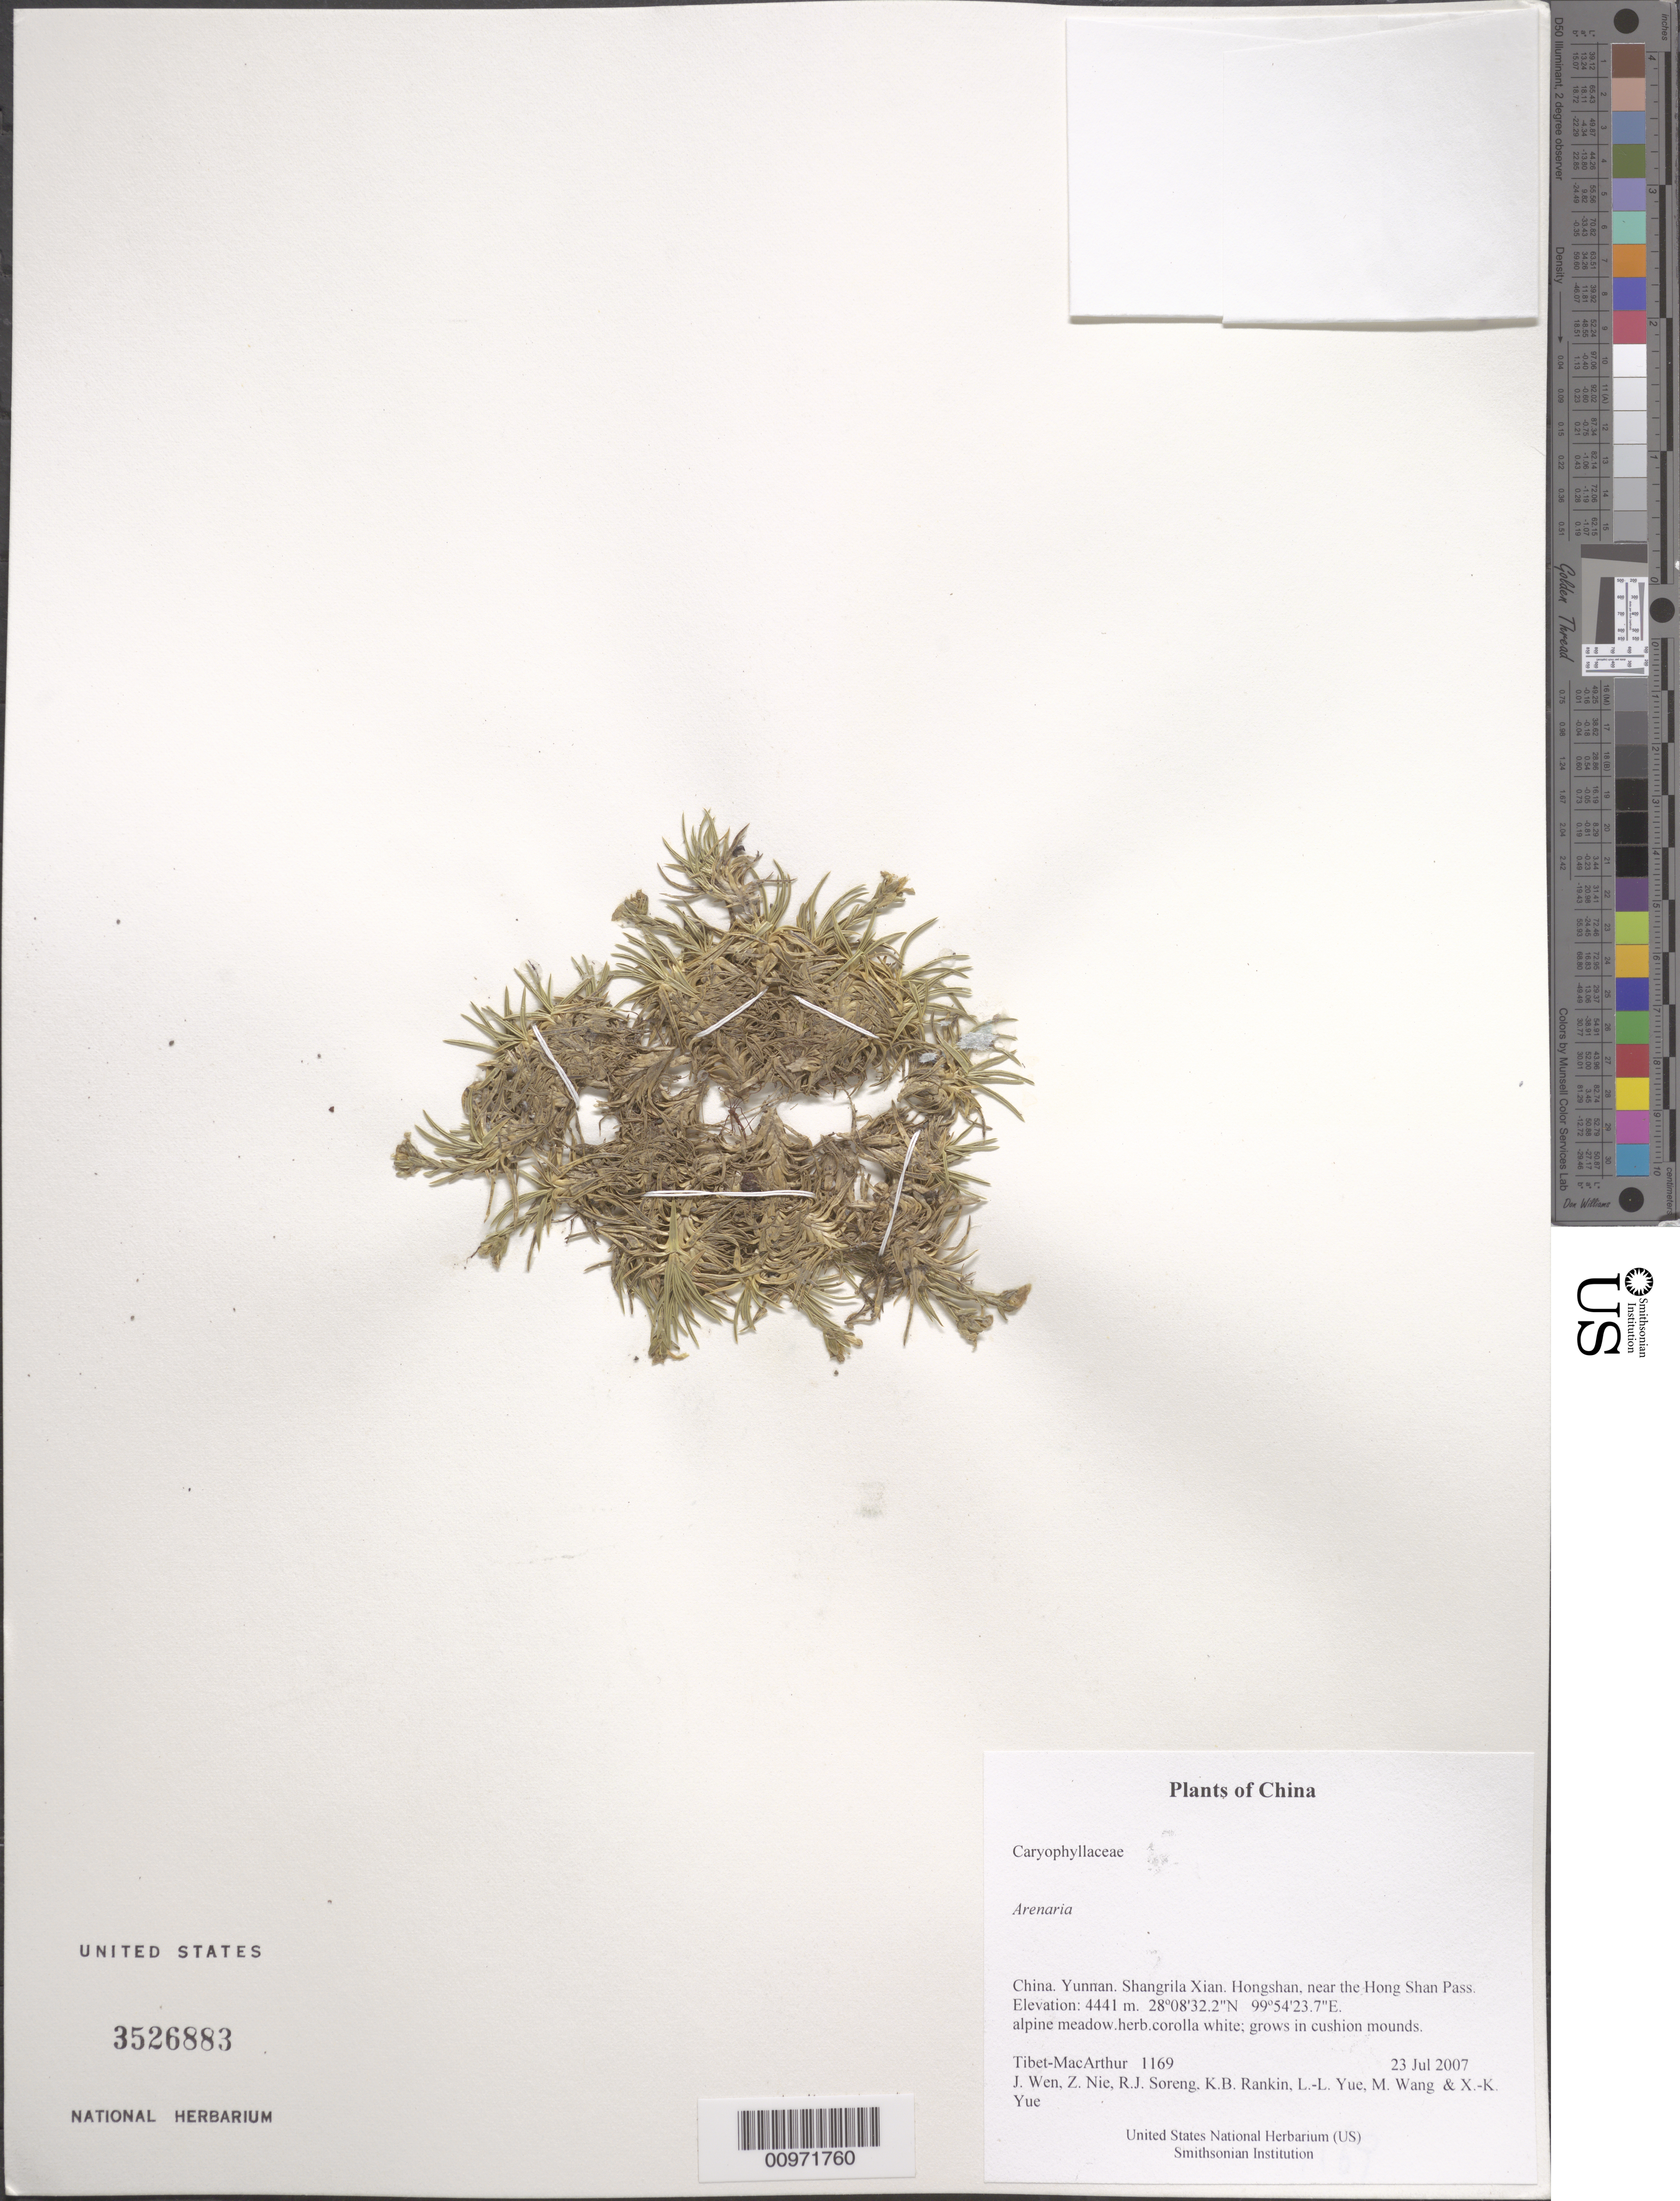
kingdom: Plantae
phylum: Tracheophyta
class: Magnoliopsida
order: Caryophyllales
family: Caryophyllaceae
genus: Arenaria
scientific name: Arenaria sp.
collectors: Tibet-MacArthur, J. Wen, Z. Nie, R. J. Soreng, K. Rankin, L. Yue, M. Wang & X. Yue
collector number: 1169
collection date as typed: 23 Jul 2007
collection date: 2007-07-23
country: China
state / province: Yunnan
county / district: Shangrila Xian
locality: Hongshan, near the Hong Shan Pass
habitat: alpine meadow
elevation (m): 4441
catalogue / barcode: US 3526883